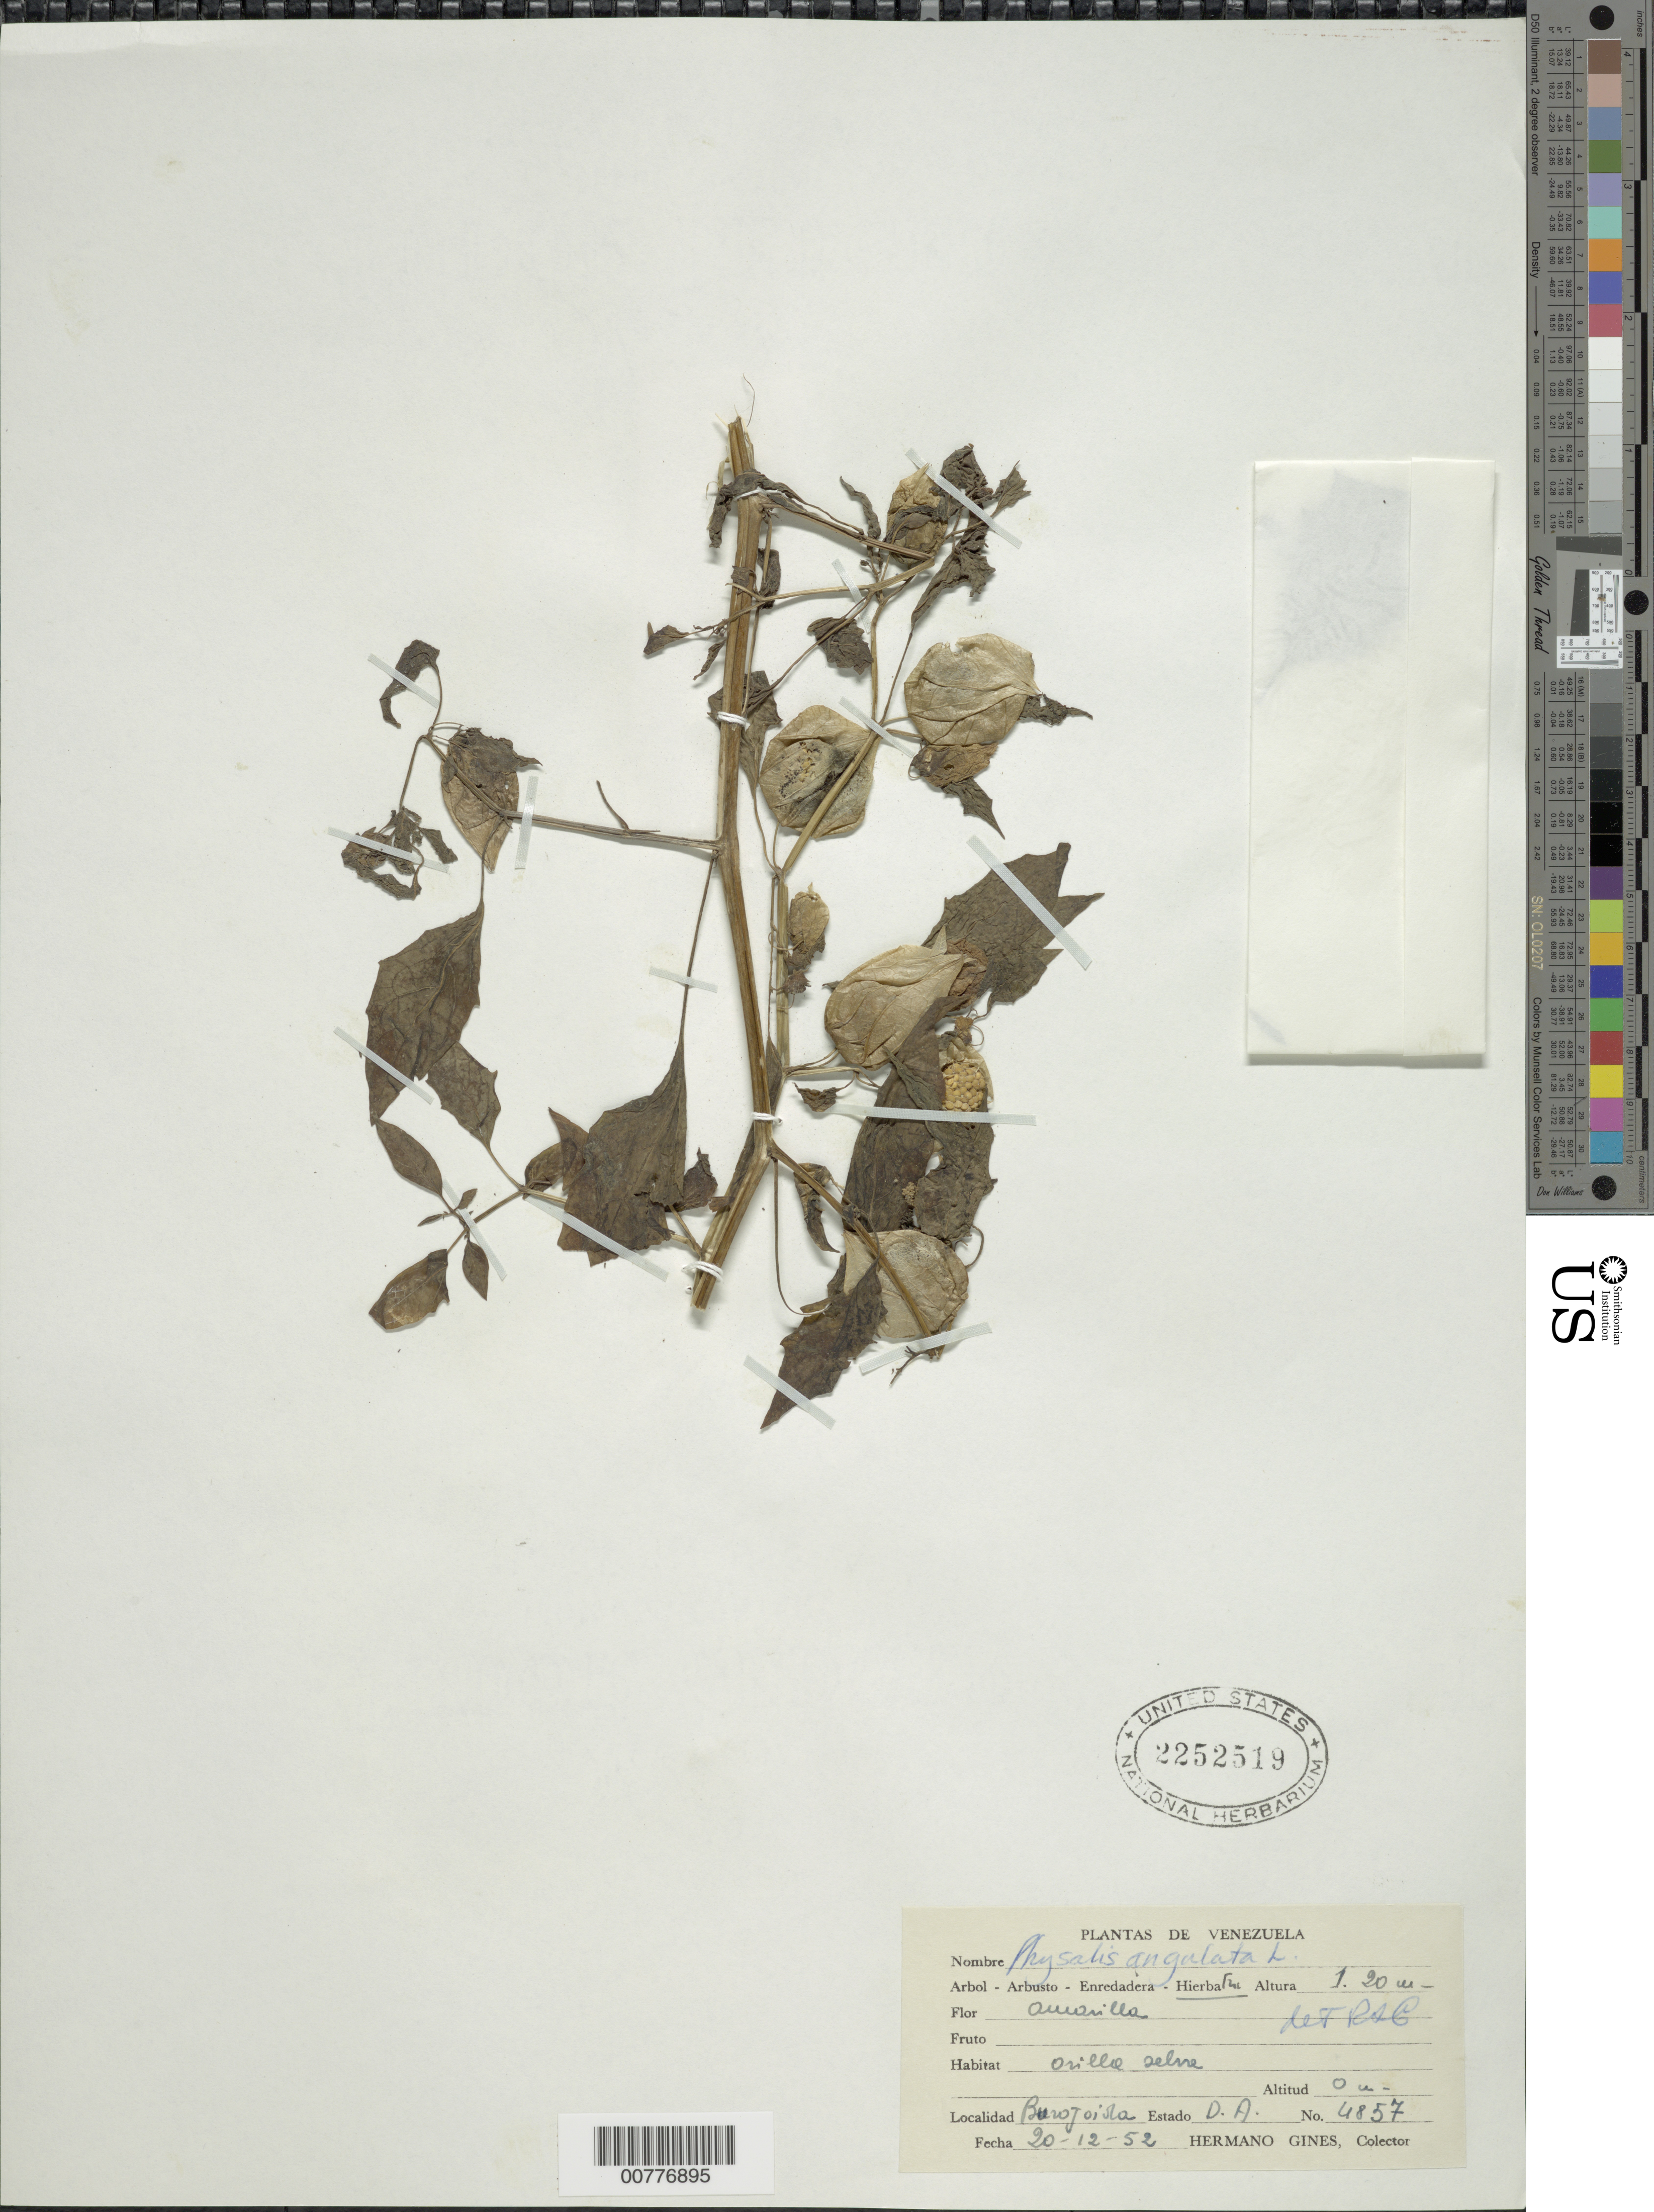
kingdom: Plantae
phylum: Tracheophyta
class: Magnoliopsida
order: Solanales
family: Solanaceae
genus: Physalis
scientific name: Physalis pubescens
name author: L.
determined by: Cowan, R. S.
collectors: H. Gines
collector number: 4857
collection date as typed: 20-Dec-52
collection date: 1952-12-20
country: Venezuela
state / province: Delta Amacuro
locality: Isla Burojoida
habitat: Edge of woods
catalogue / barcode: US 2252519